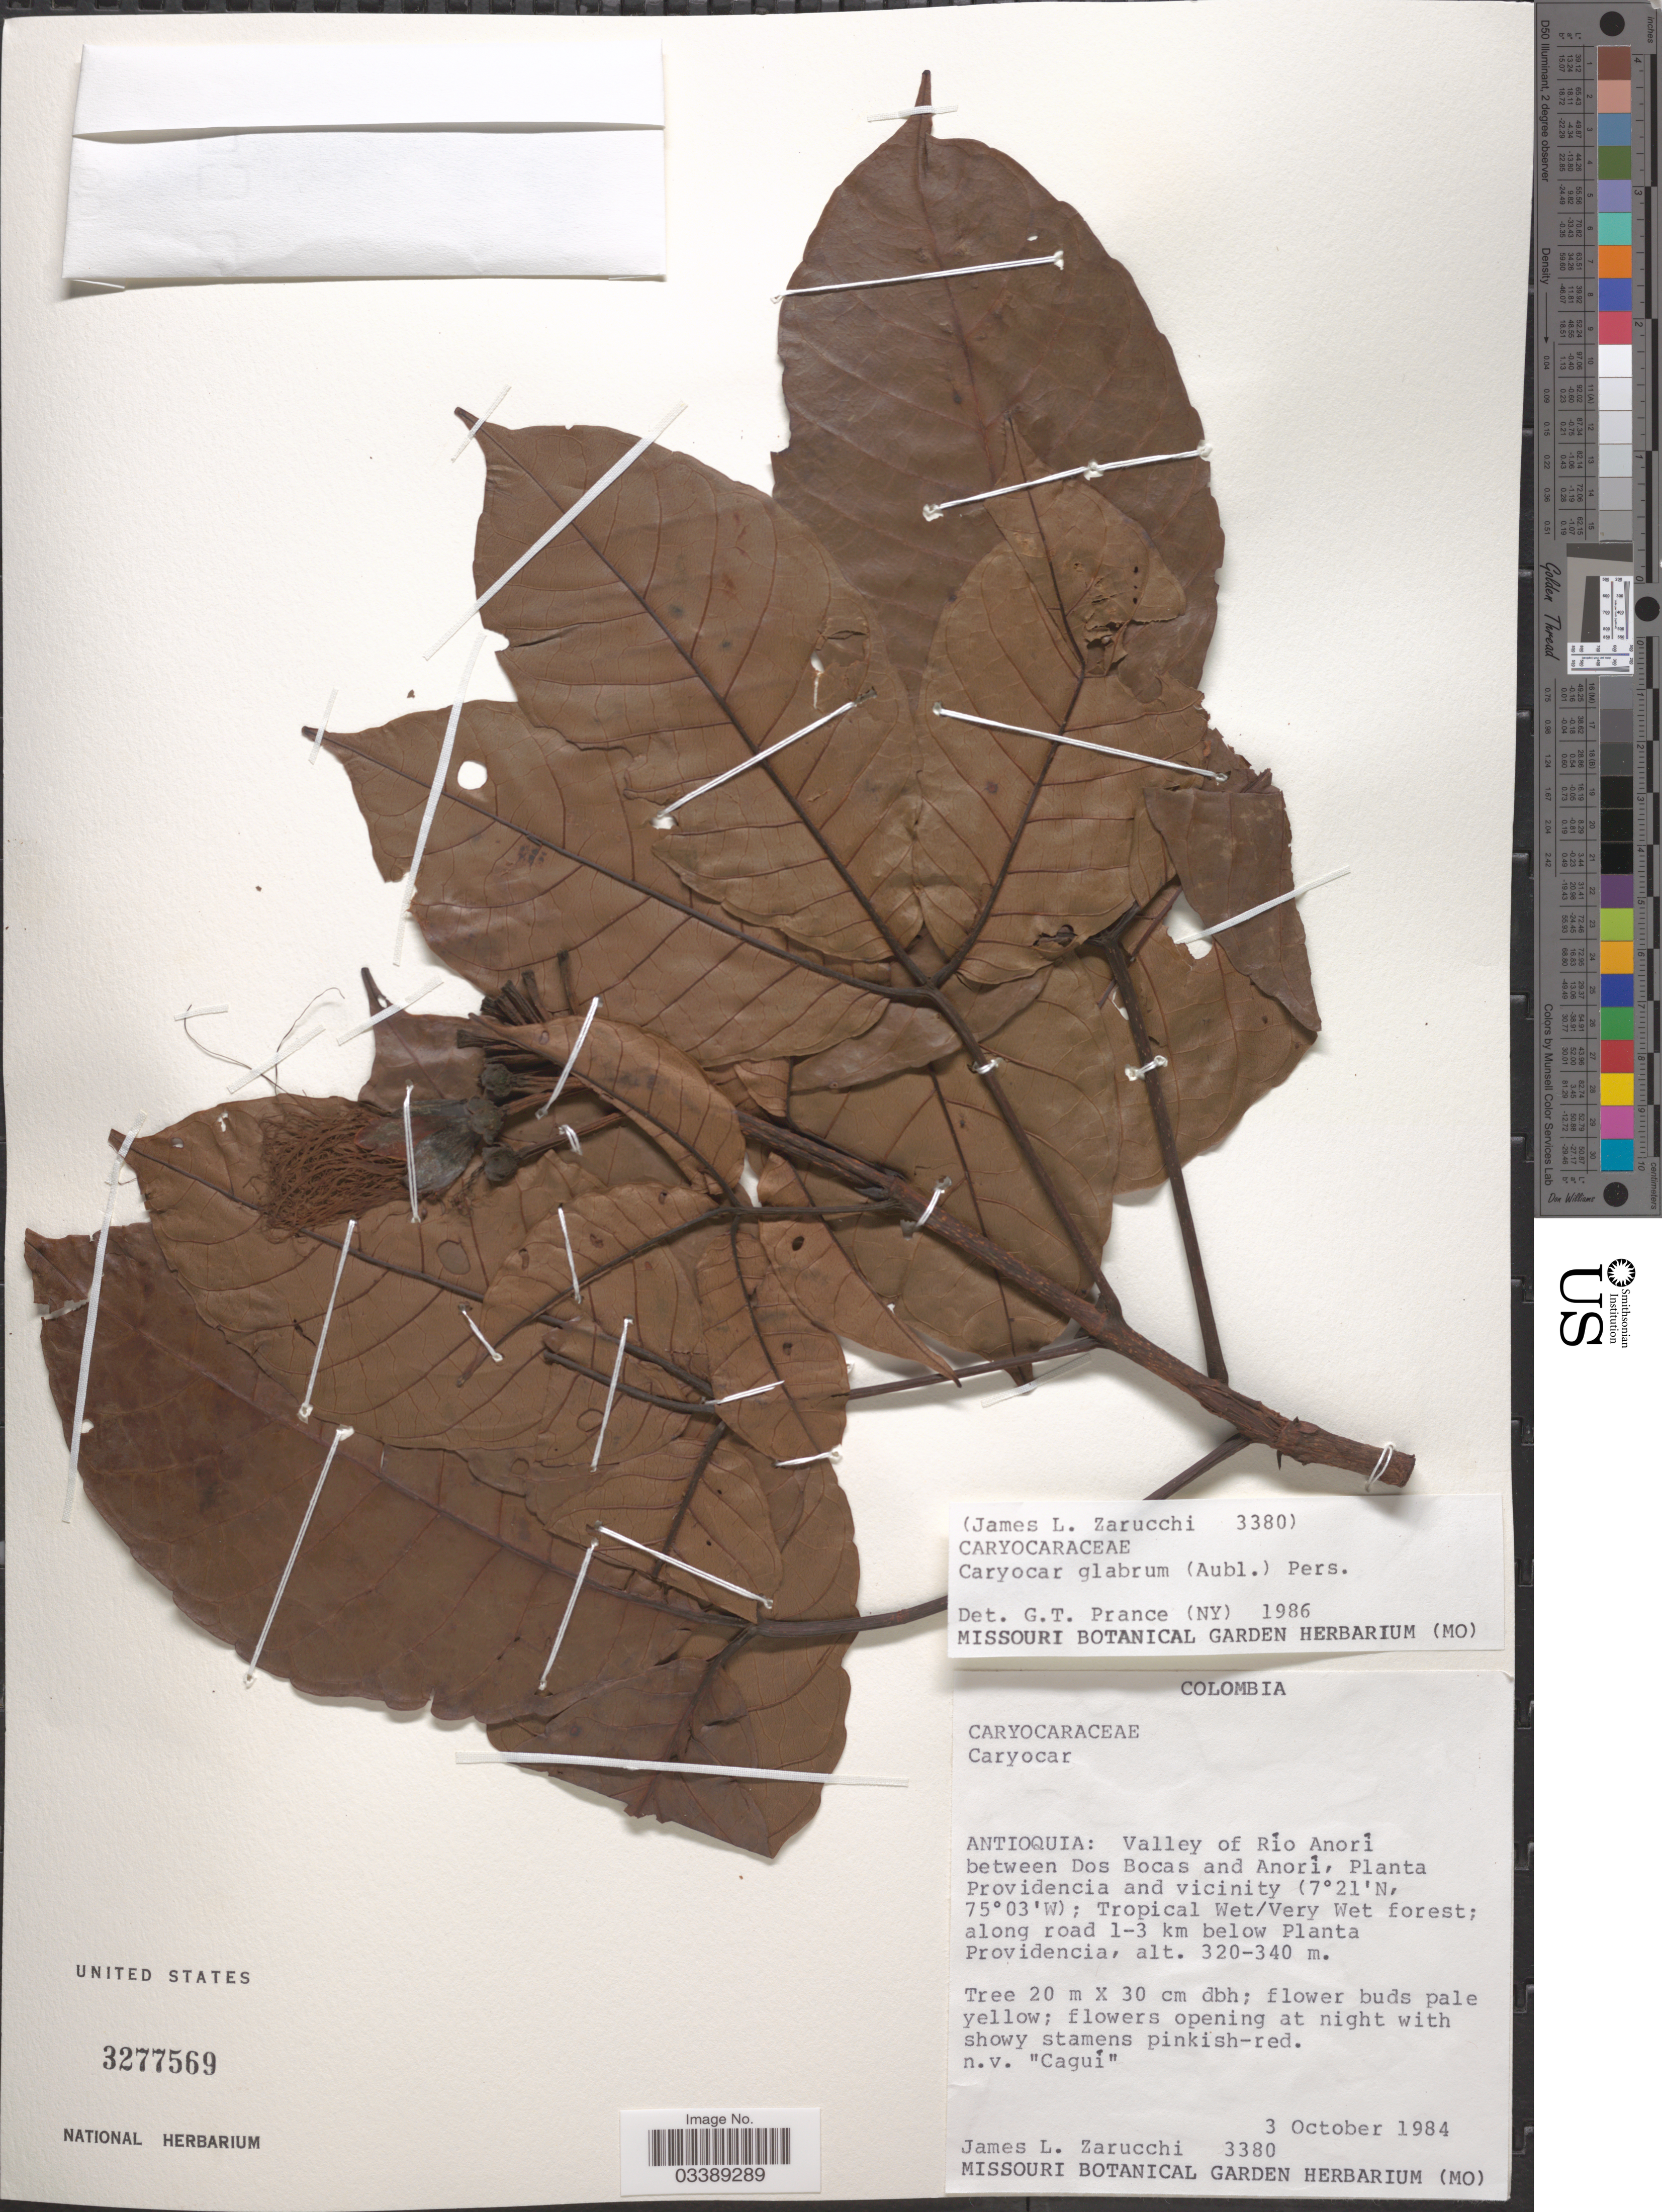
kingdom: Plantae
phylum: Tracheophyta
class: Magnoliopsida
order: Malpighiales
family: Caryocaraceae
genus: Caryocar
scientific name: Caryocar glabrum subsp. glabrum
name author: (Aubl.) Pers.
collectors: J. L. Zarucchi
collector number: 3380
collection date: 1984-10-03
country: Colombia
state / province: Antioquia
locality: Valley of Río Anorí between Dos Bocas and Anorí, Planta Providencia and vicinity; along road 1-3 km below Planta Providencia.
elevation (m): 320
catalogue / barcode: US 3277569